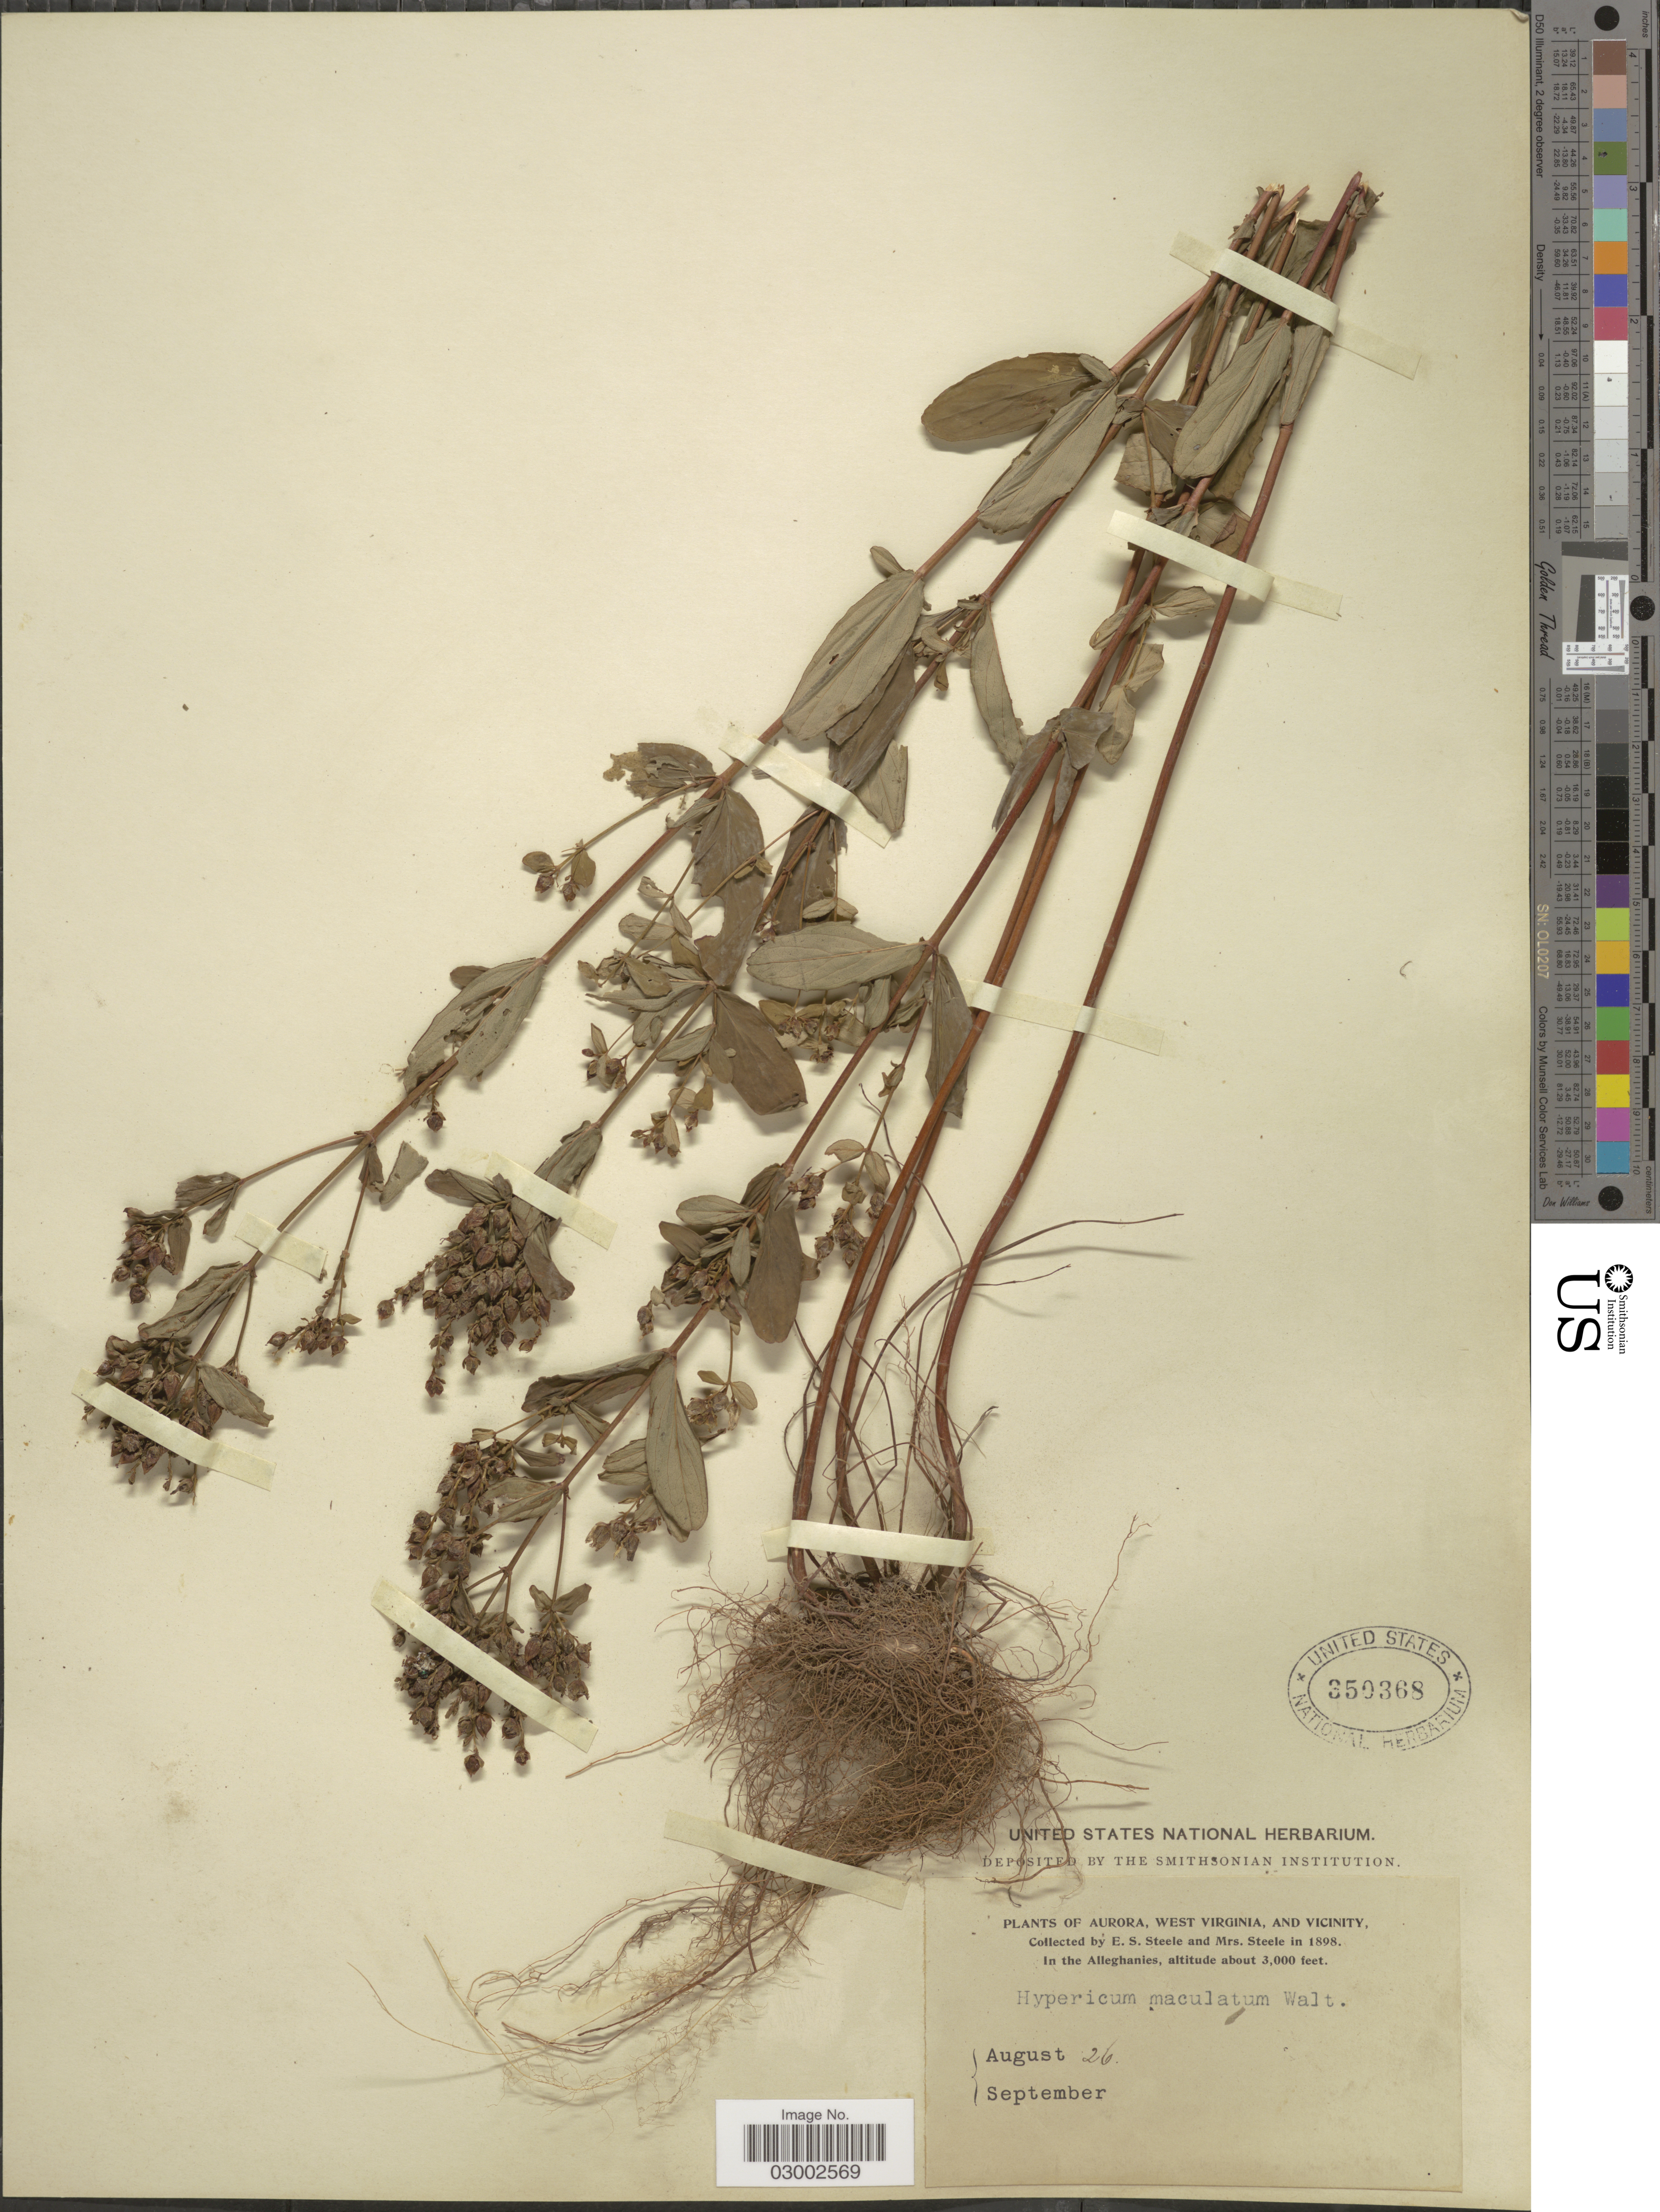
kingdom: Plantae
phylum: Tracheophyta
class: Magnoliopsida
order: Malpighiales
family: Hypericaceae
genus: Hypericum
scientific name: Hypericum punctatum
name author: Lam.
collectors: E. Steele & Mrs. E. S. Steele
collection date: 1898-08-26/1898-09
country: United States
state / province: West Virginia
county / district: Preston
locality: Aurora, West Virginia, and vicinity. In the Alleghanies.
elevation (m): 914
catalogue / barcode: US 350368